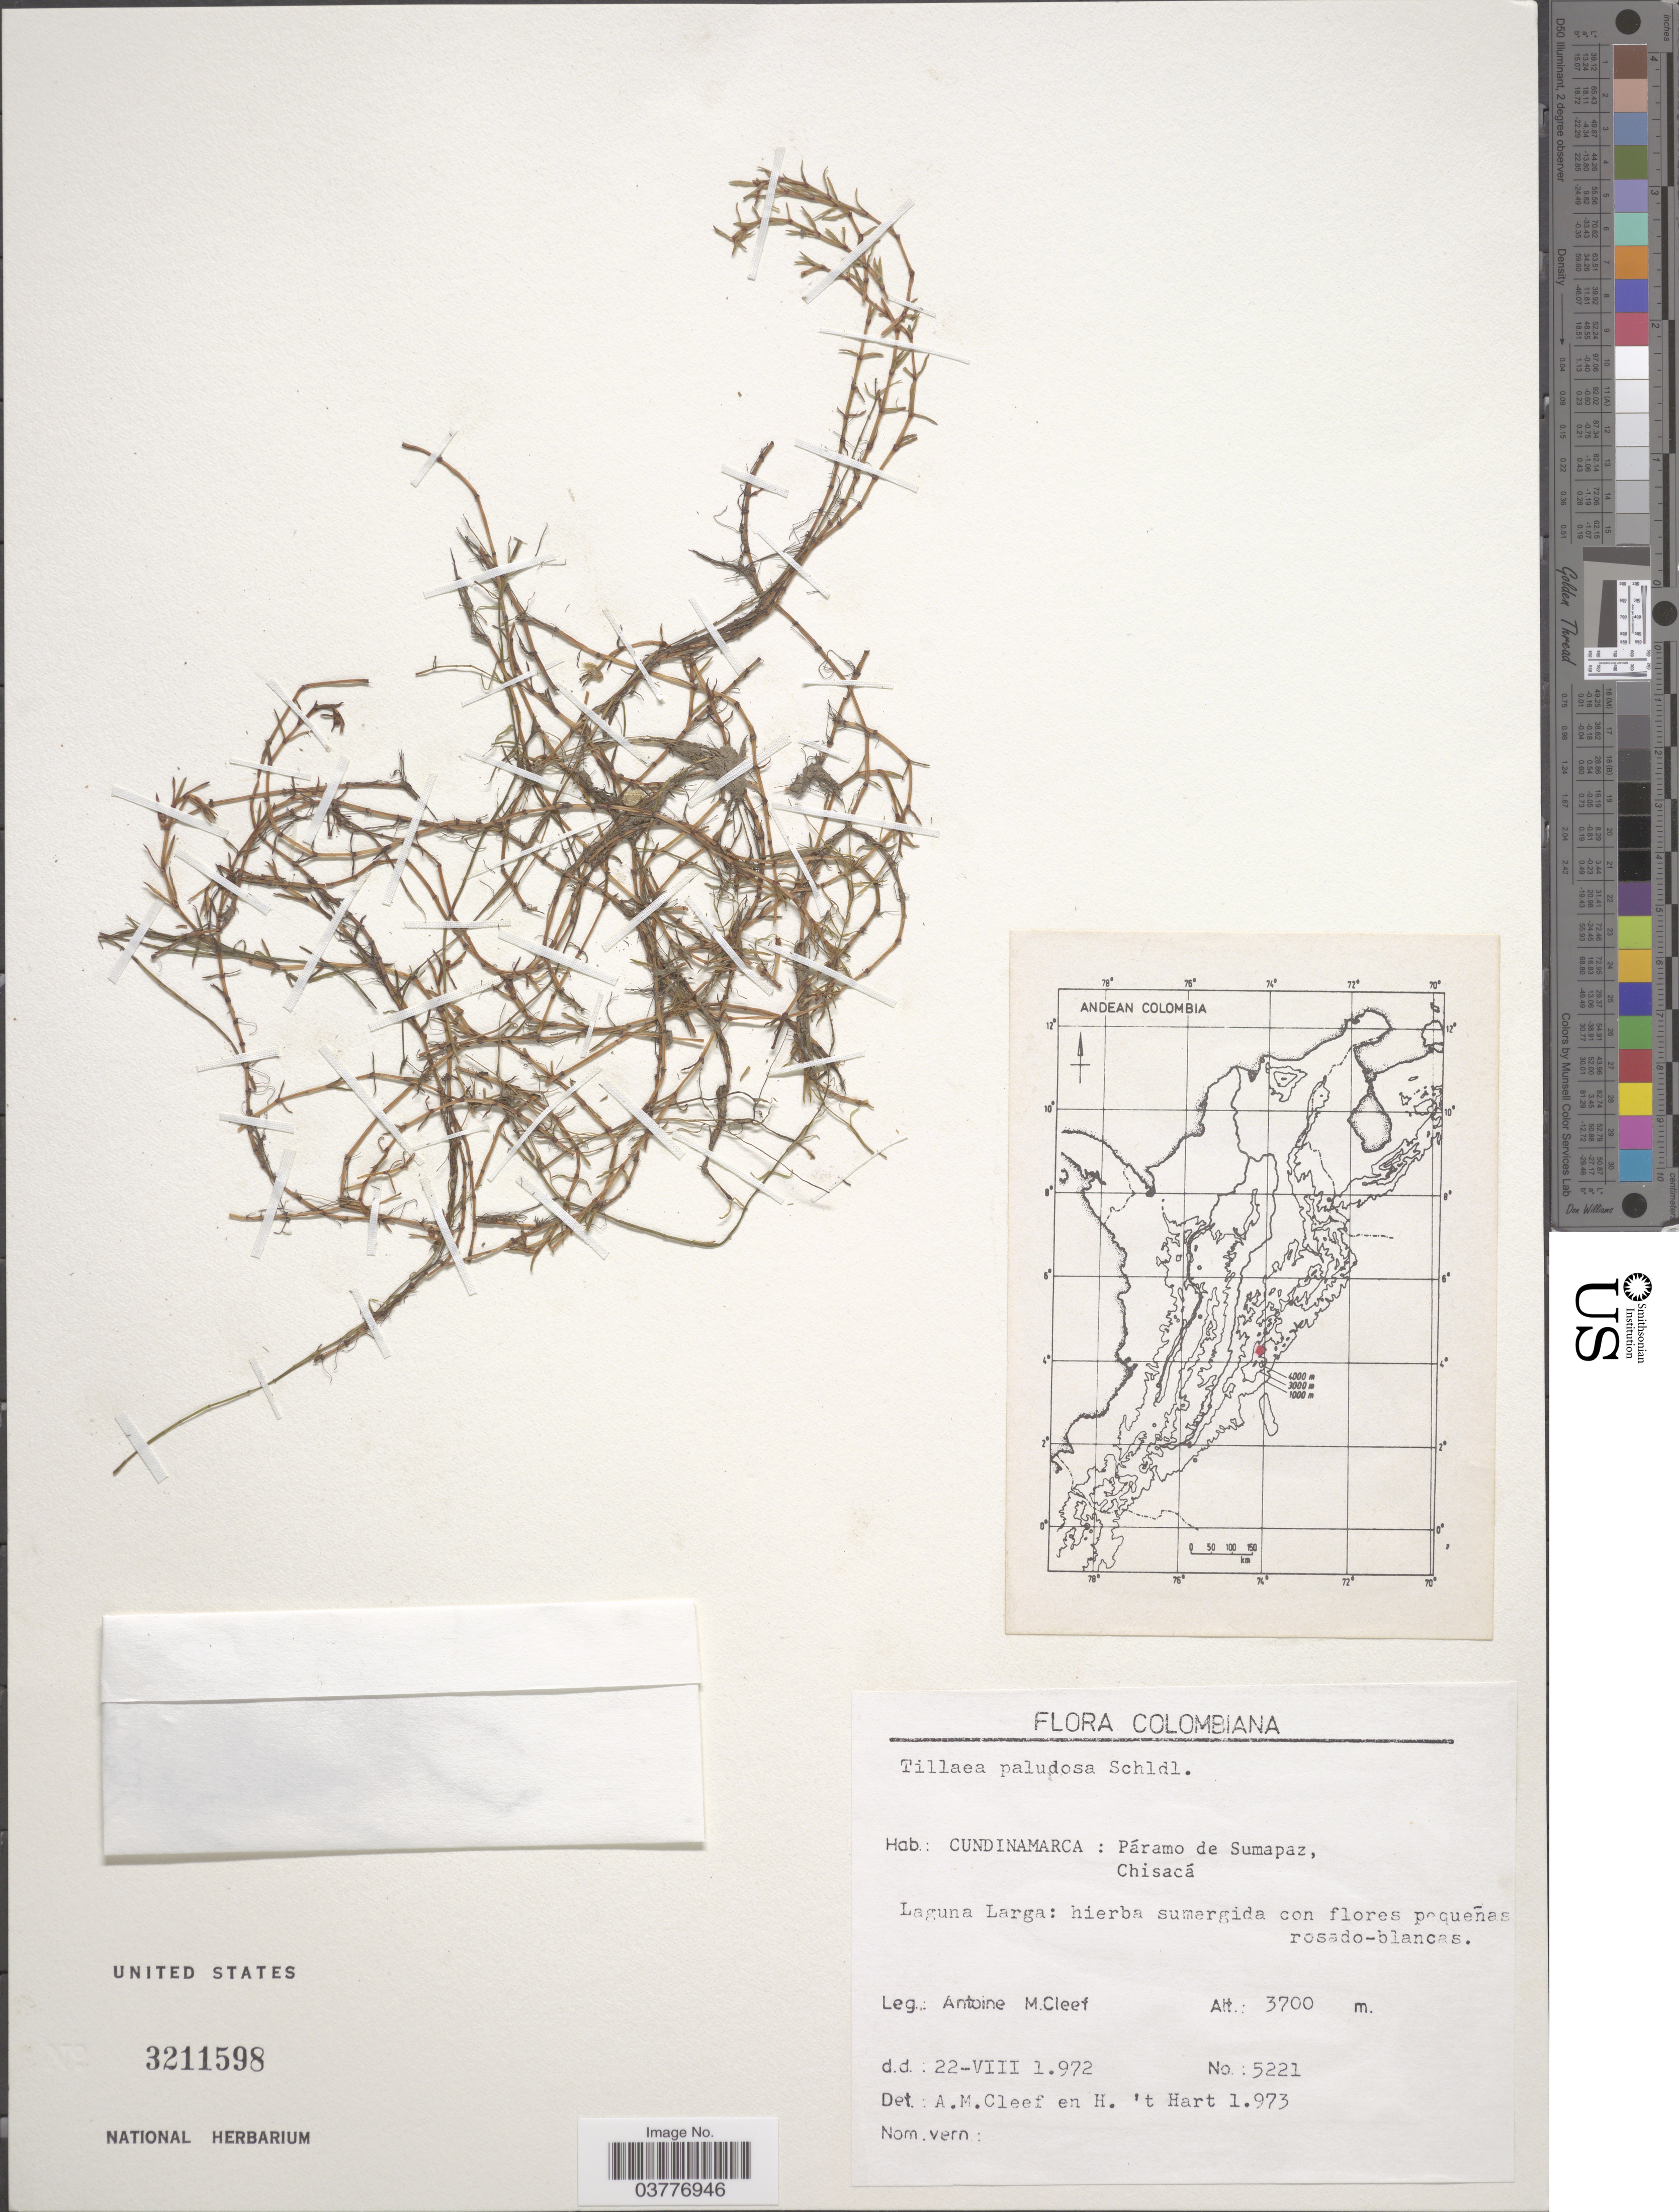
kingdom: Plantae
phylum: Tracheophyta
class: Magnoliopsida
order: Saxifragales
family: Crassulaceae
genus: Crassula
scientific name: Crassula peduncularis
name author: (Sm.) Cambess.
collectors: A. M. Cleef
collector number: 5221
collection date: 1972-08-22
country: Colombia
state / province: Cundinamarca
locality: Páramo de Sumapaz, Chisacá. Laguna Larga: hierba sumergida con flores poquenas rosado-blancas.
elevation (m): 3700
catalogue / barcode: US 3211598